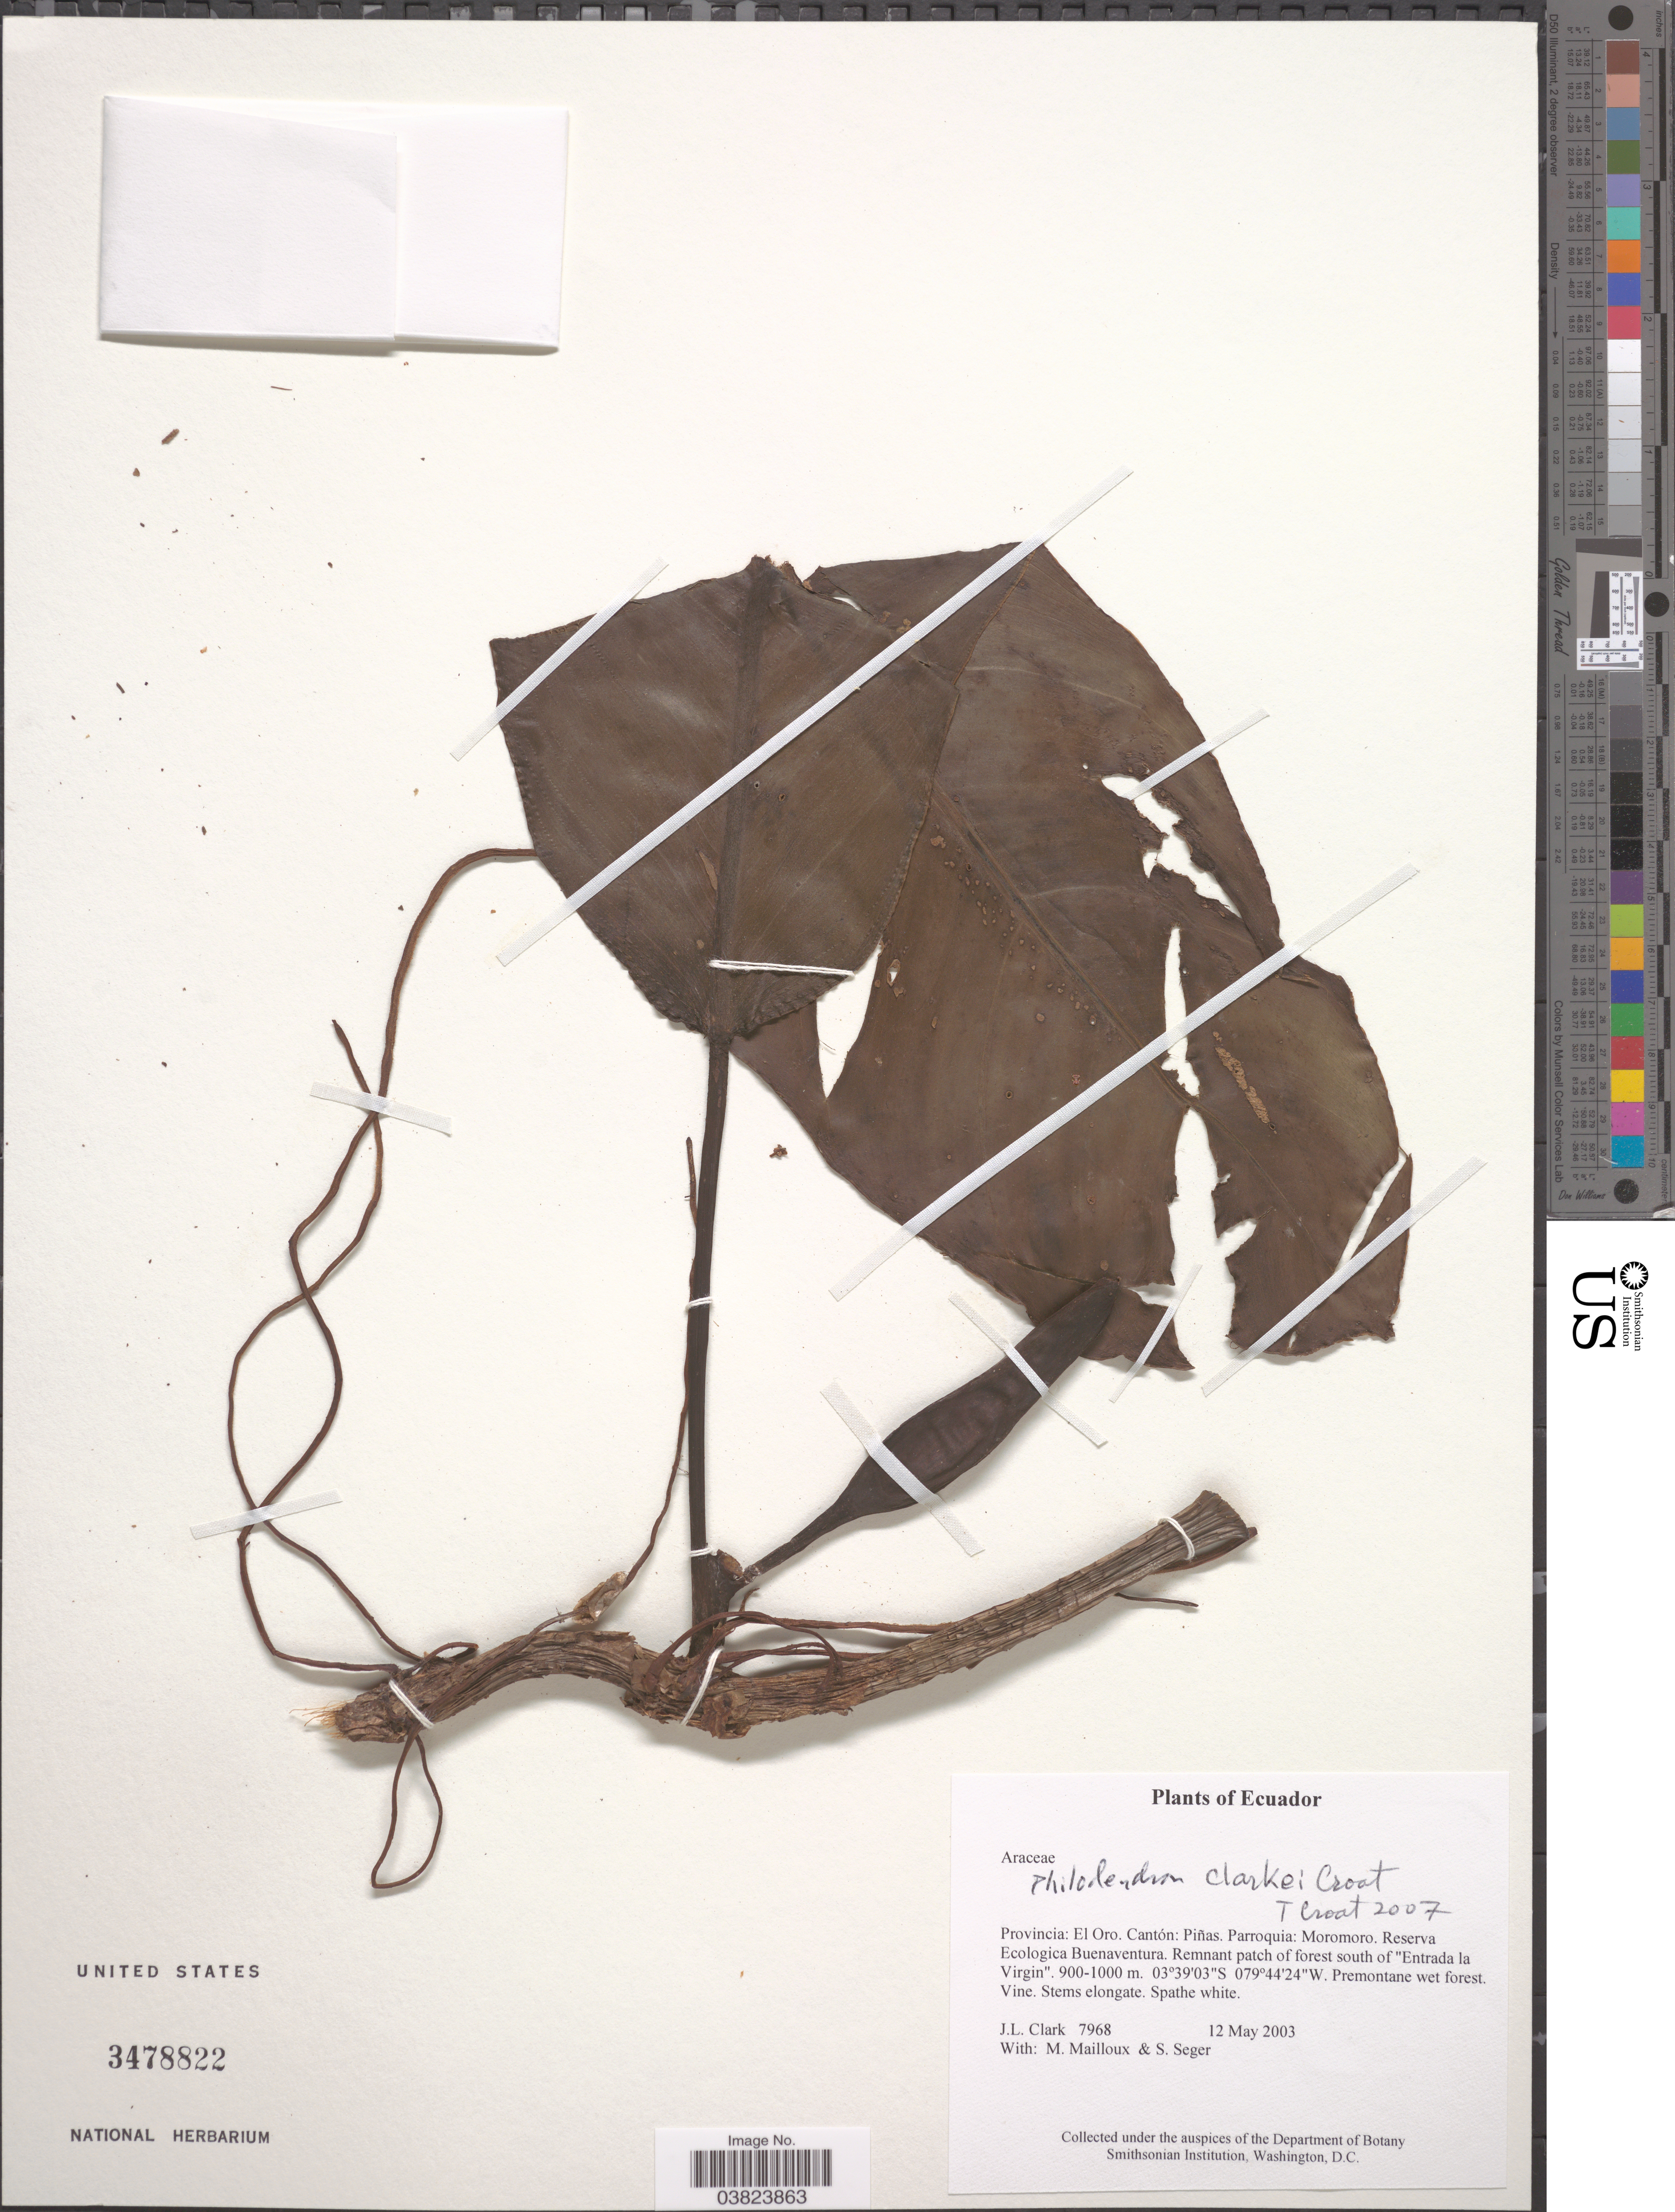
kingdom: Plantae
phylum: Tracheophyta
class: Liliopsida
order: Alismatales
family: Araceae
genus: Philodendron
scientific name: Philodendron clarkei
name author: Croat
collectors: J. L. Clark, M. Mailloux & S. Seger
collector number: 7968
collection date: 2003-05-12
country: Ecuador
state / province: El Oro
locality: Cantón: Piñas. Parroquia: Moromoro. Reserva Ecologica Buenaventura. Remnant patch of forest south of 'Entrada la Virgin'.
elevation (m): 900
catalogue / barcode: US 3478822